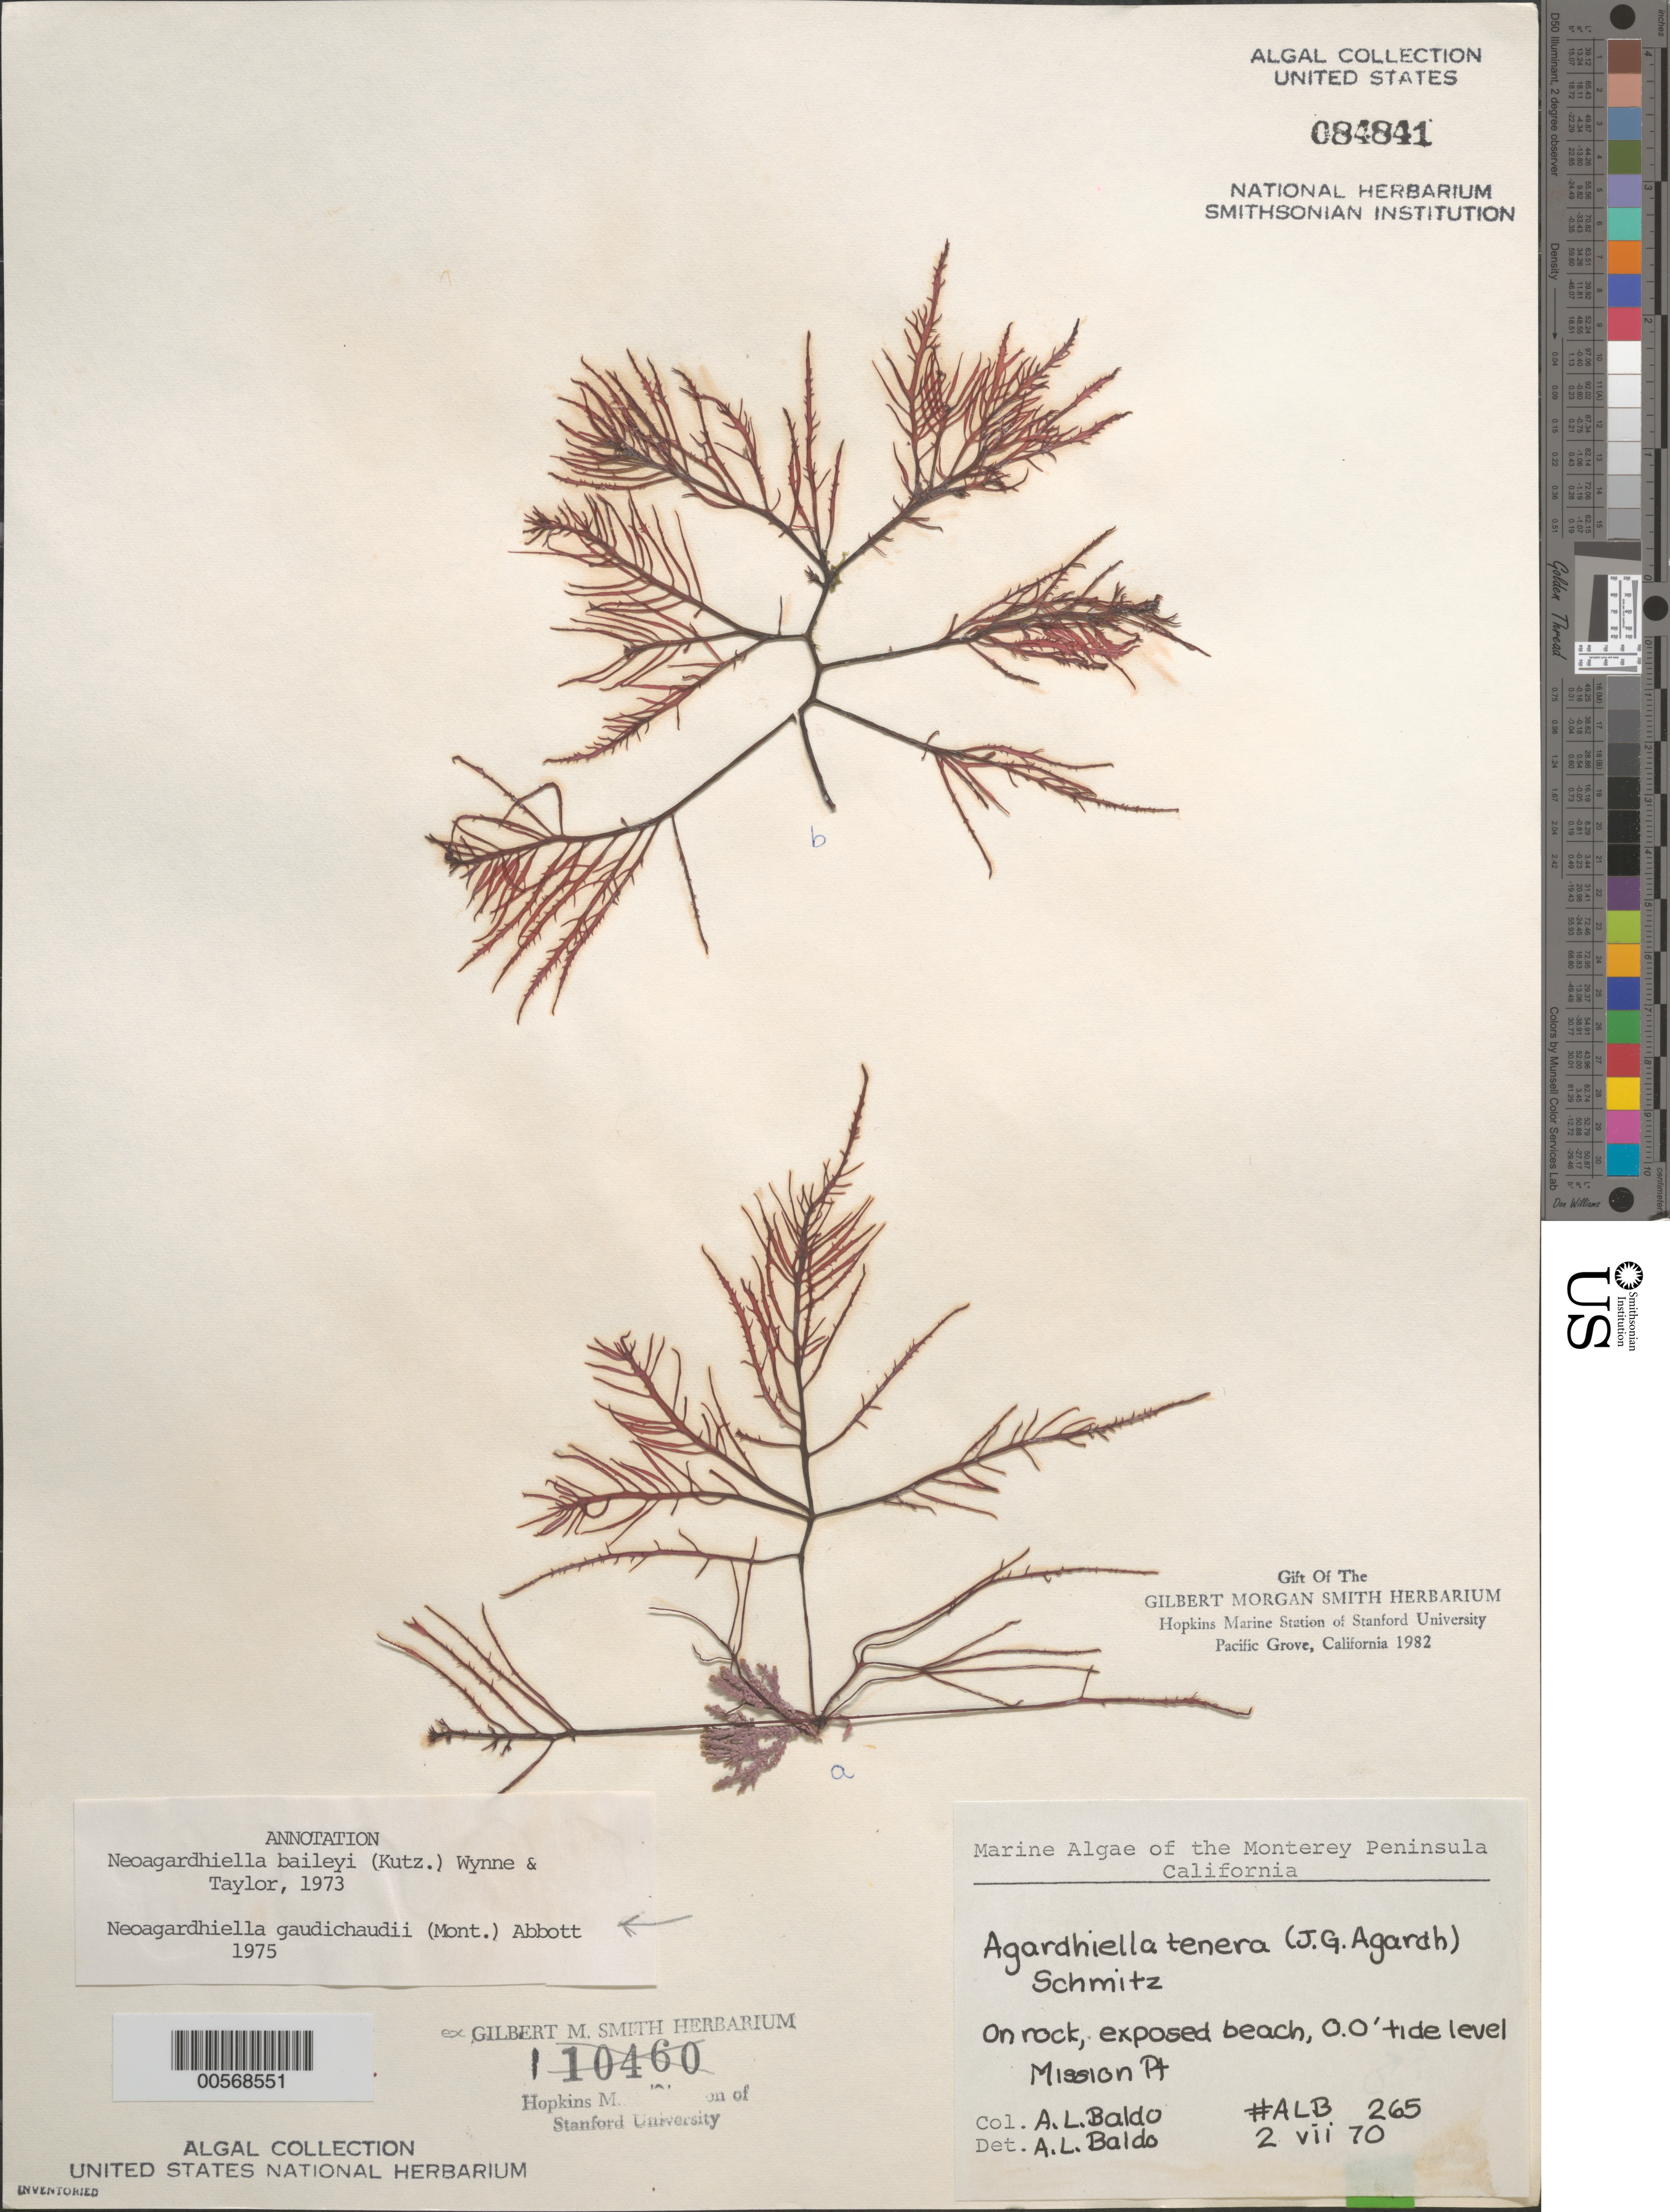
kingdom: Plantae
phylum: Rhodophyta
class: Florideophyceae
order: Gigartinales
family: Solieriaceae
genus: Sarcodiotheca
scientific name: Sarcodiotheca gaudichaudii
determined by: Algae name updating Project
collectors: A. Baldo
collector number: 265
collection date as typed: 02 Jul 1970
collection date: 1970-07-02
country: United States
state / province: California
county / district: Monterey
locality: Mission Point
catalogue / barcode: US 84841